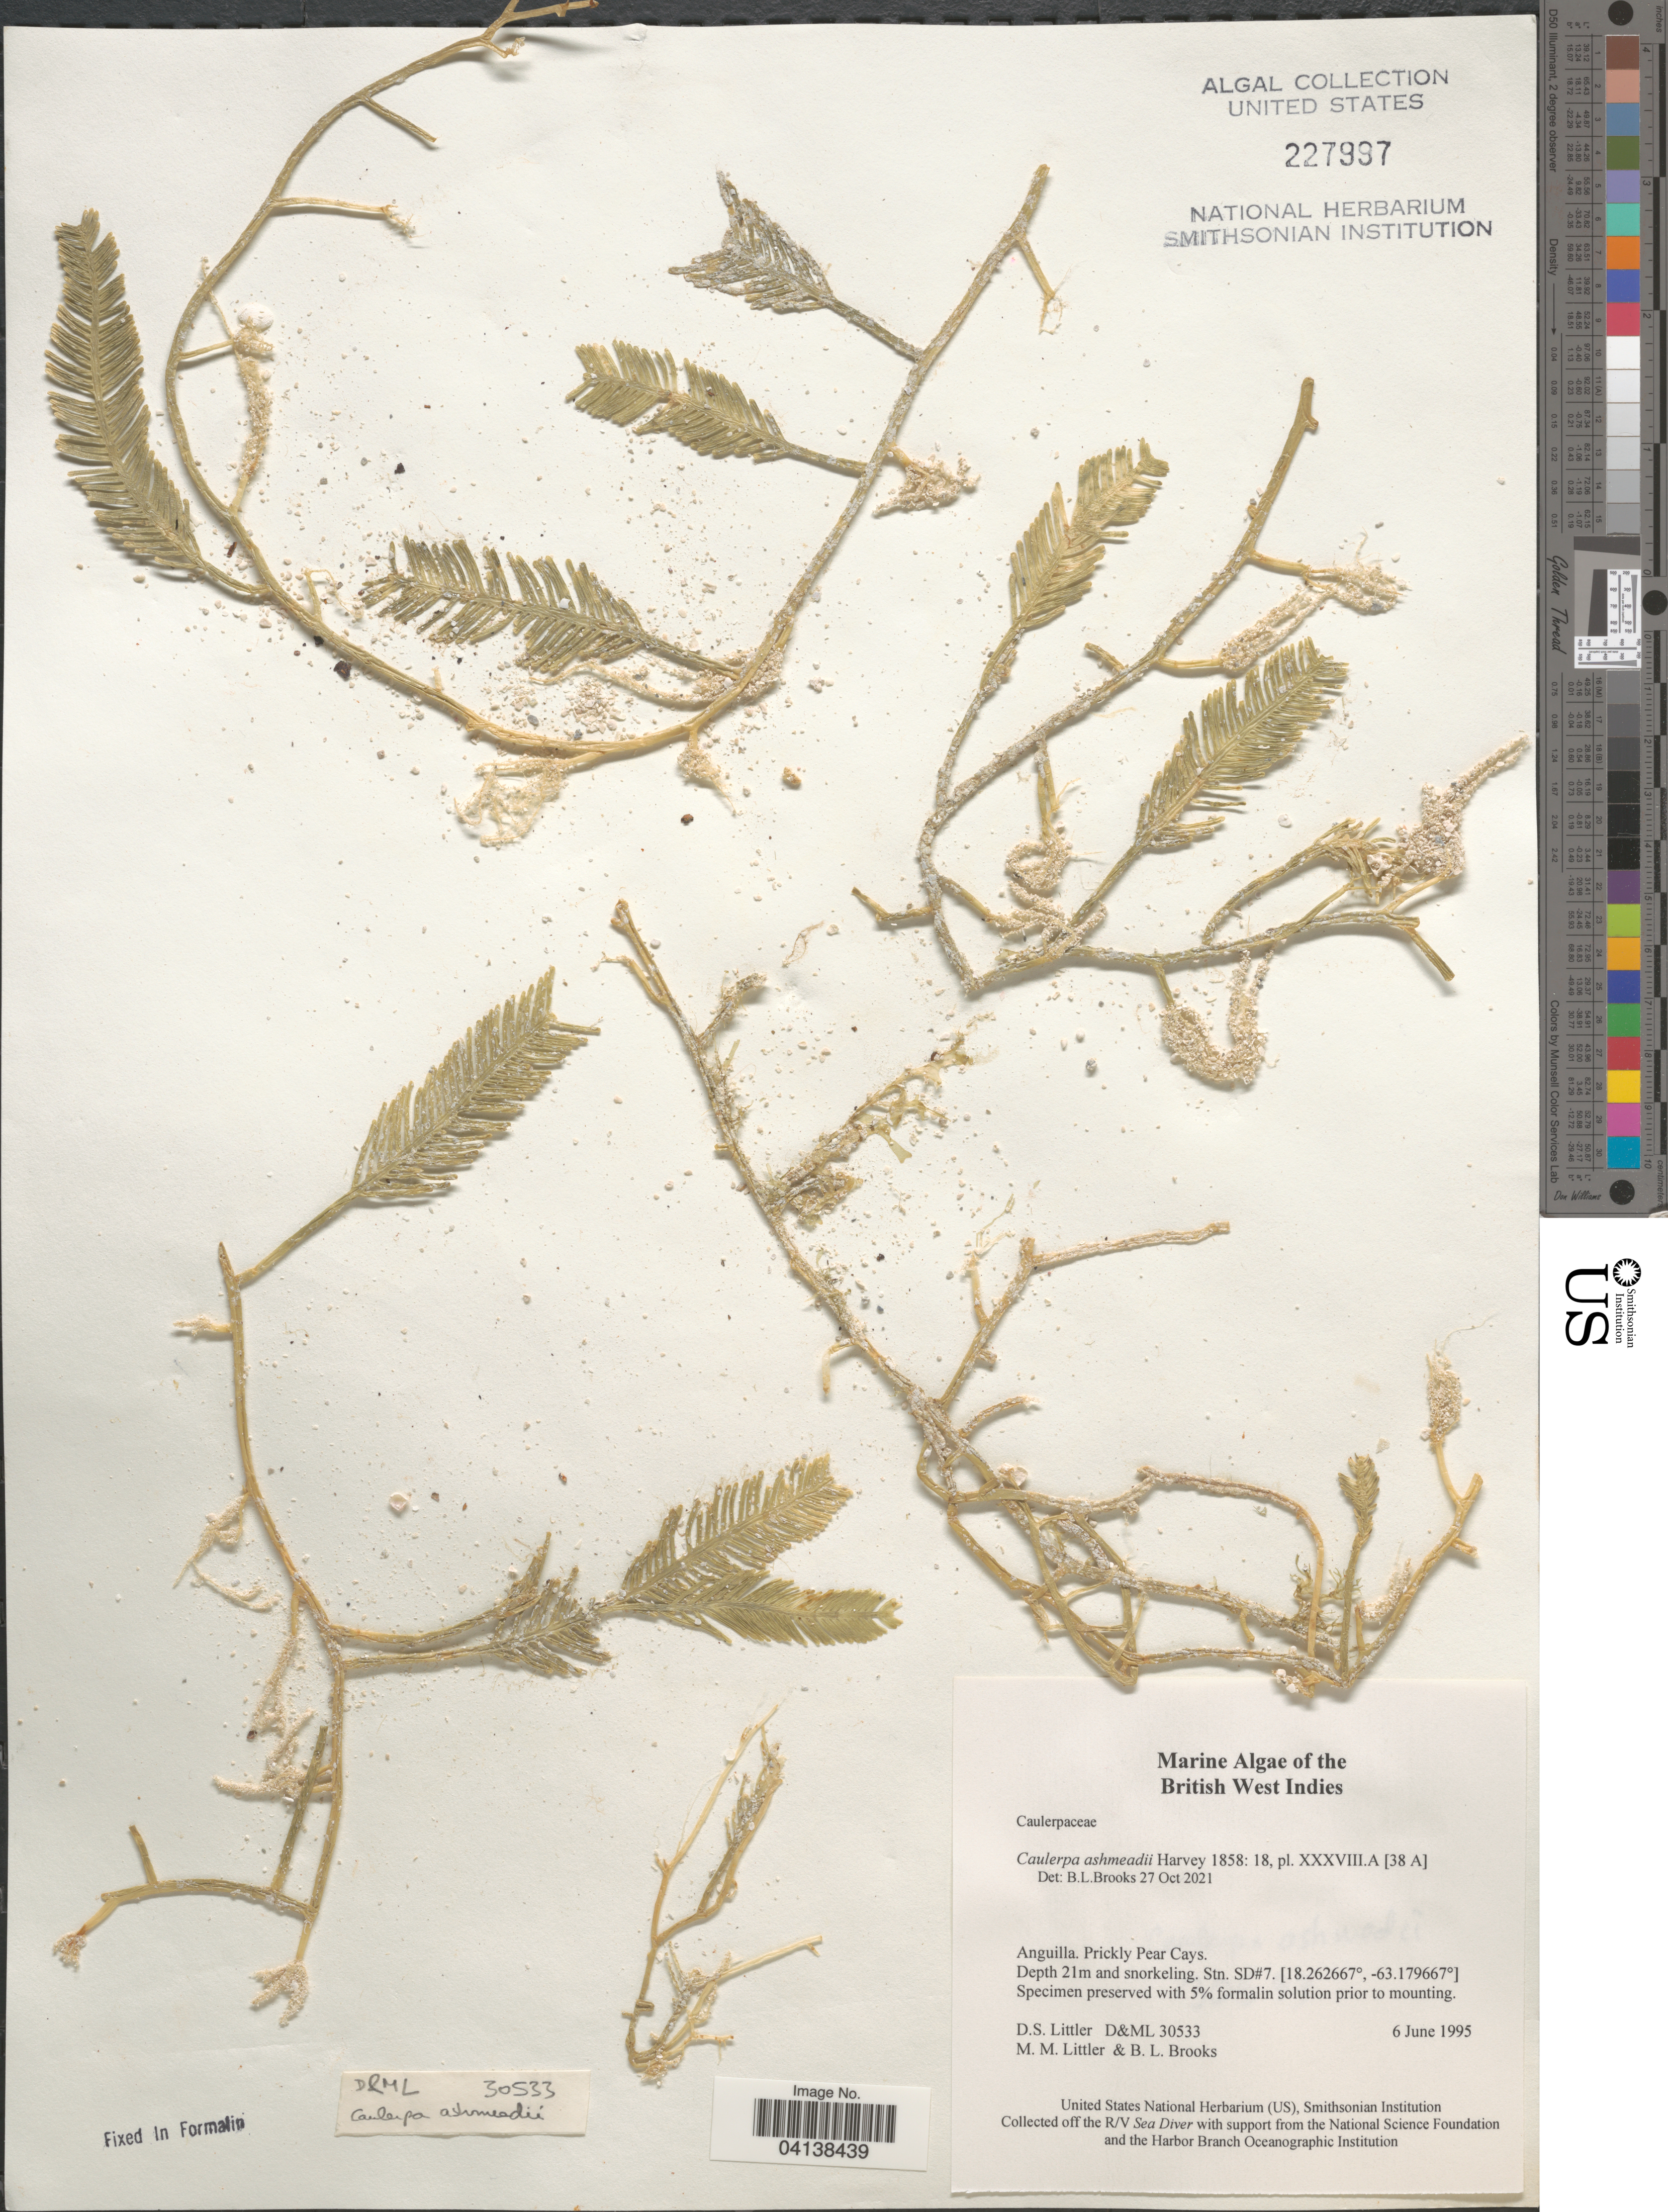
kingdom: Plantae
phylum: Chlorophyta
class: Ulvophyceae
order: Bryopsidales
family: Caulerpaceae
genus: Caulerpa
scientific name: Caulerpa ashmeadii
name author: Harv.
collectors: D. S. Littler & B. Brooks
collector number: D&ML 30533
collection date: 1995-06-06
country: Anguilla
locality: British West Indies. Prickly Pear Cays. Stn. SD#7.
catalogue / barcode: US 227997